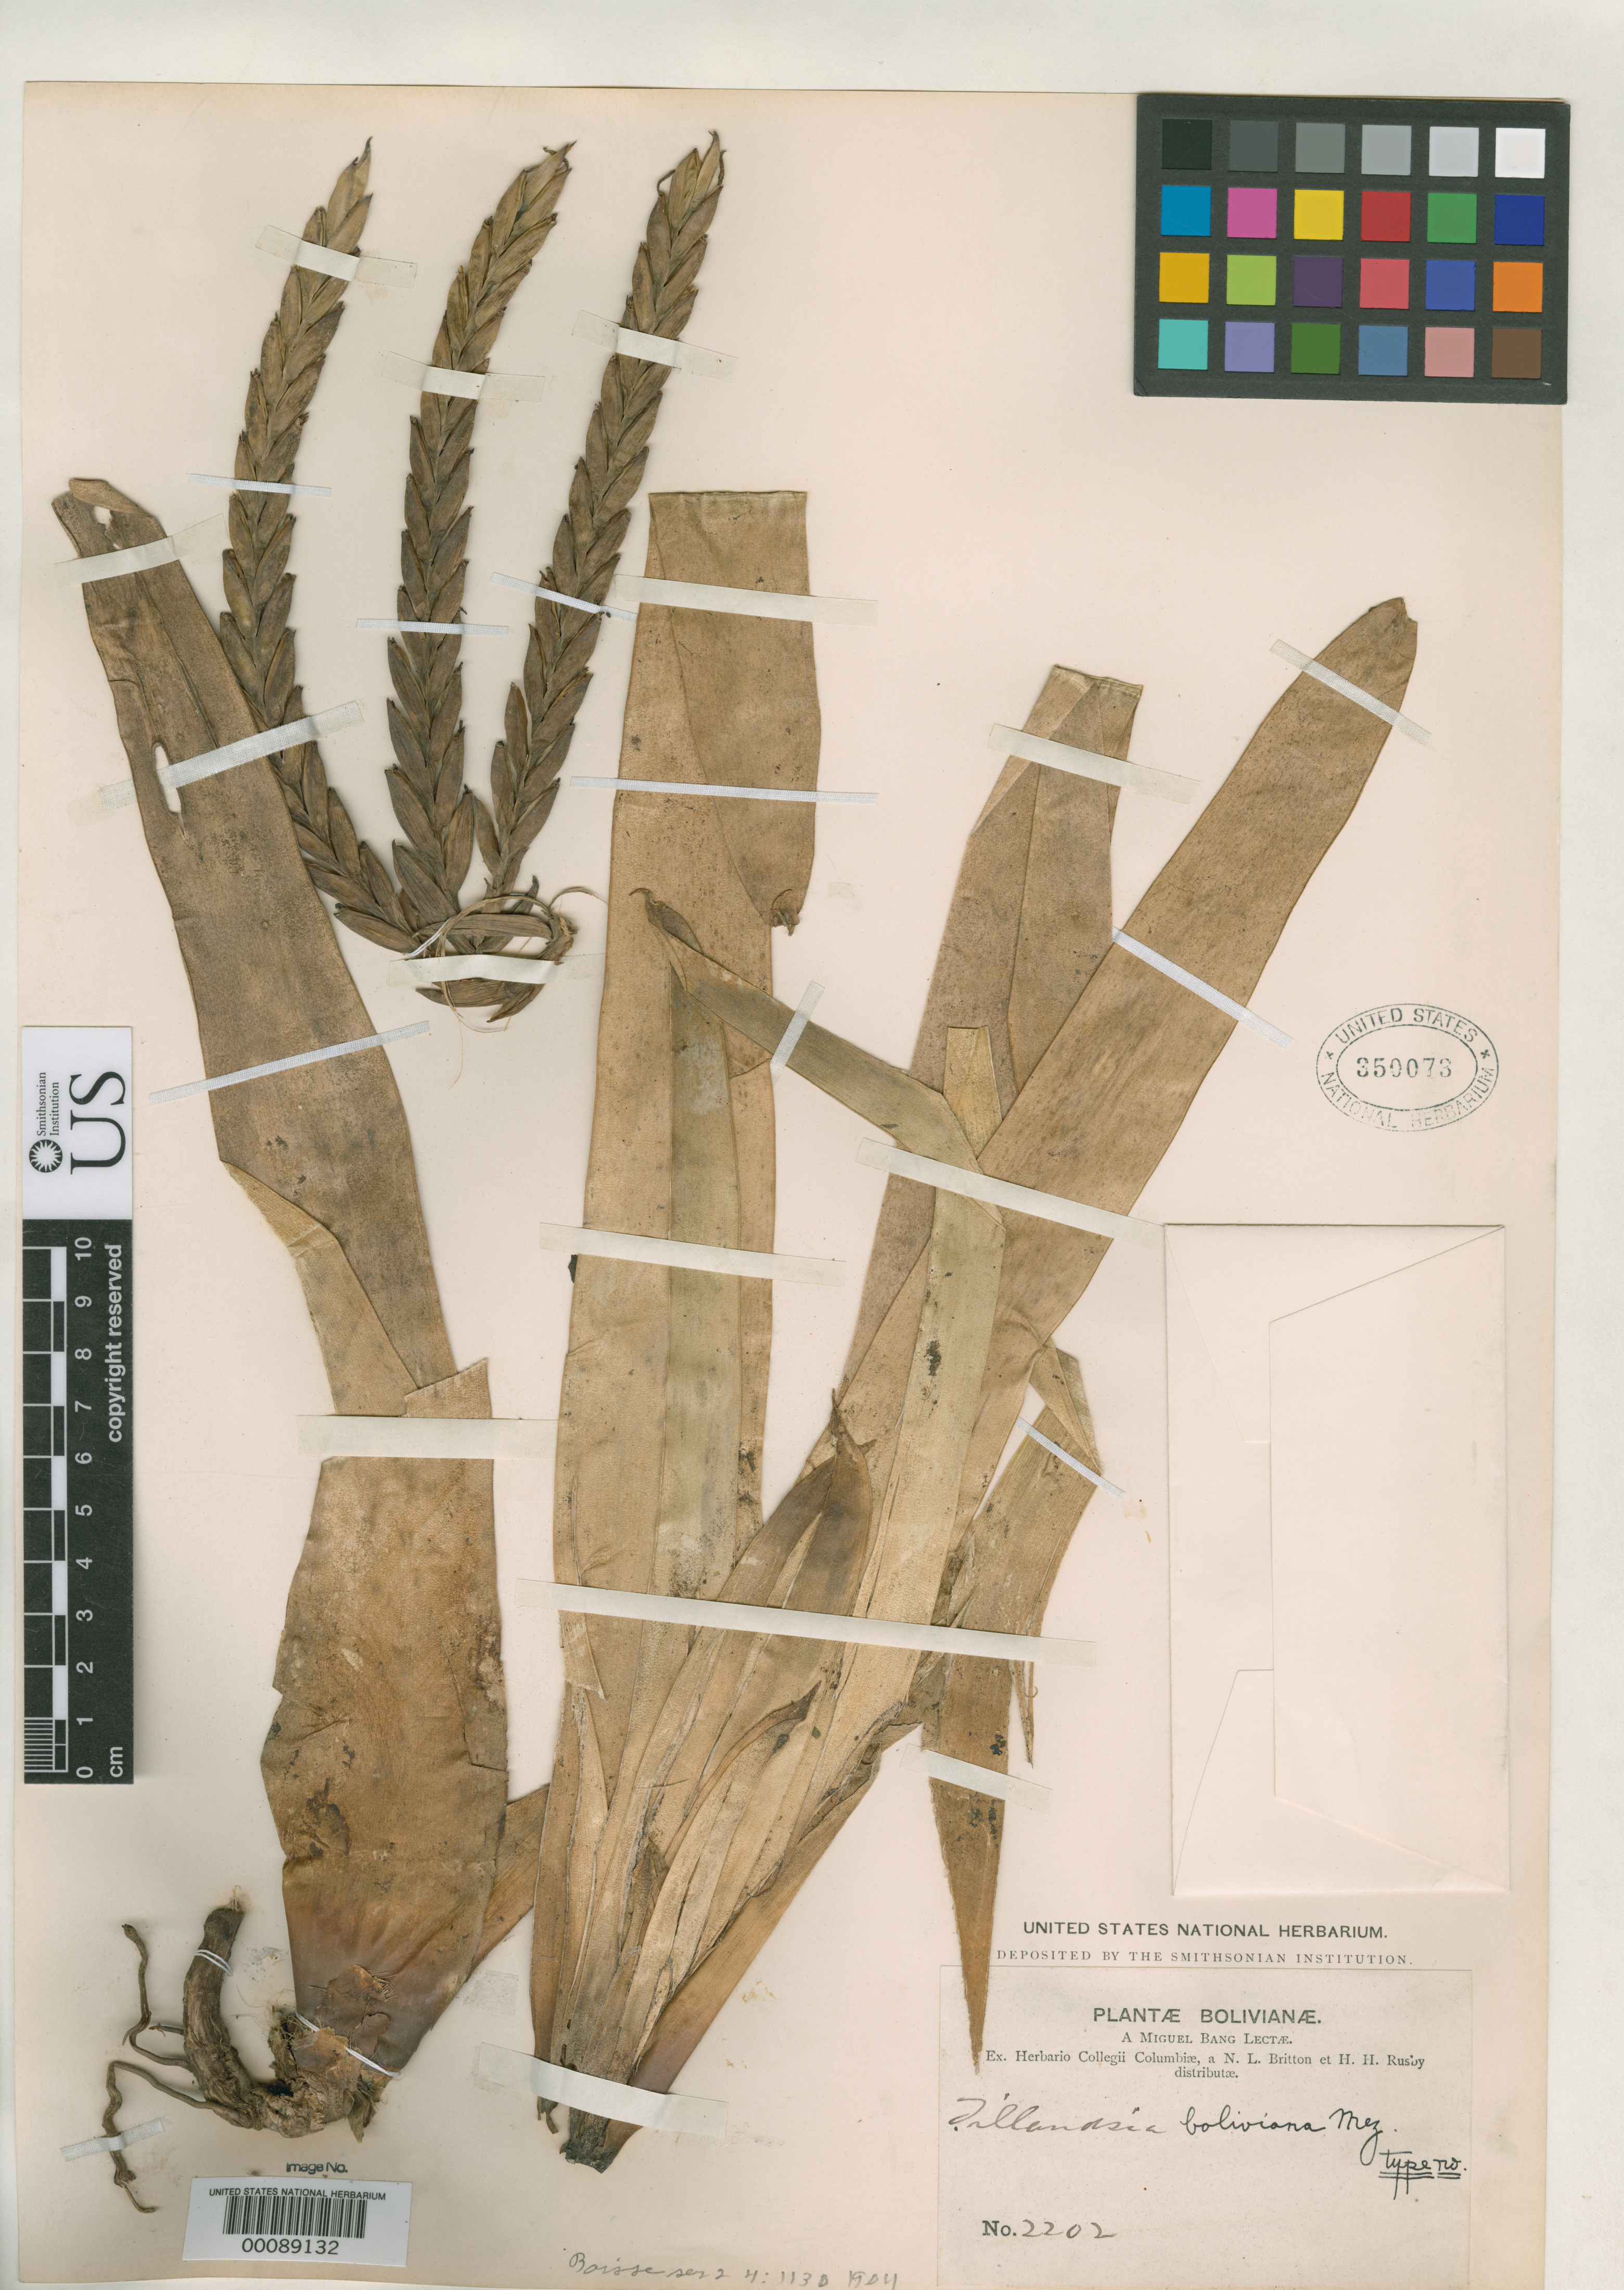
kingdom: Plantae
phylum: Tracheophyta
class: Liliopsida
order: Poales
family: Bromeliaceae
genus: Tillandsia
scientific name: Tillandsia boliviana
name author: Mez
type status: Isotype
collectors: M. Bang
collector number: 2202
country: Bolivia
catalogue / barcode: US 350073